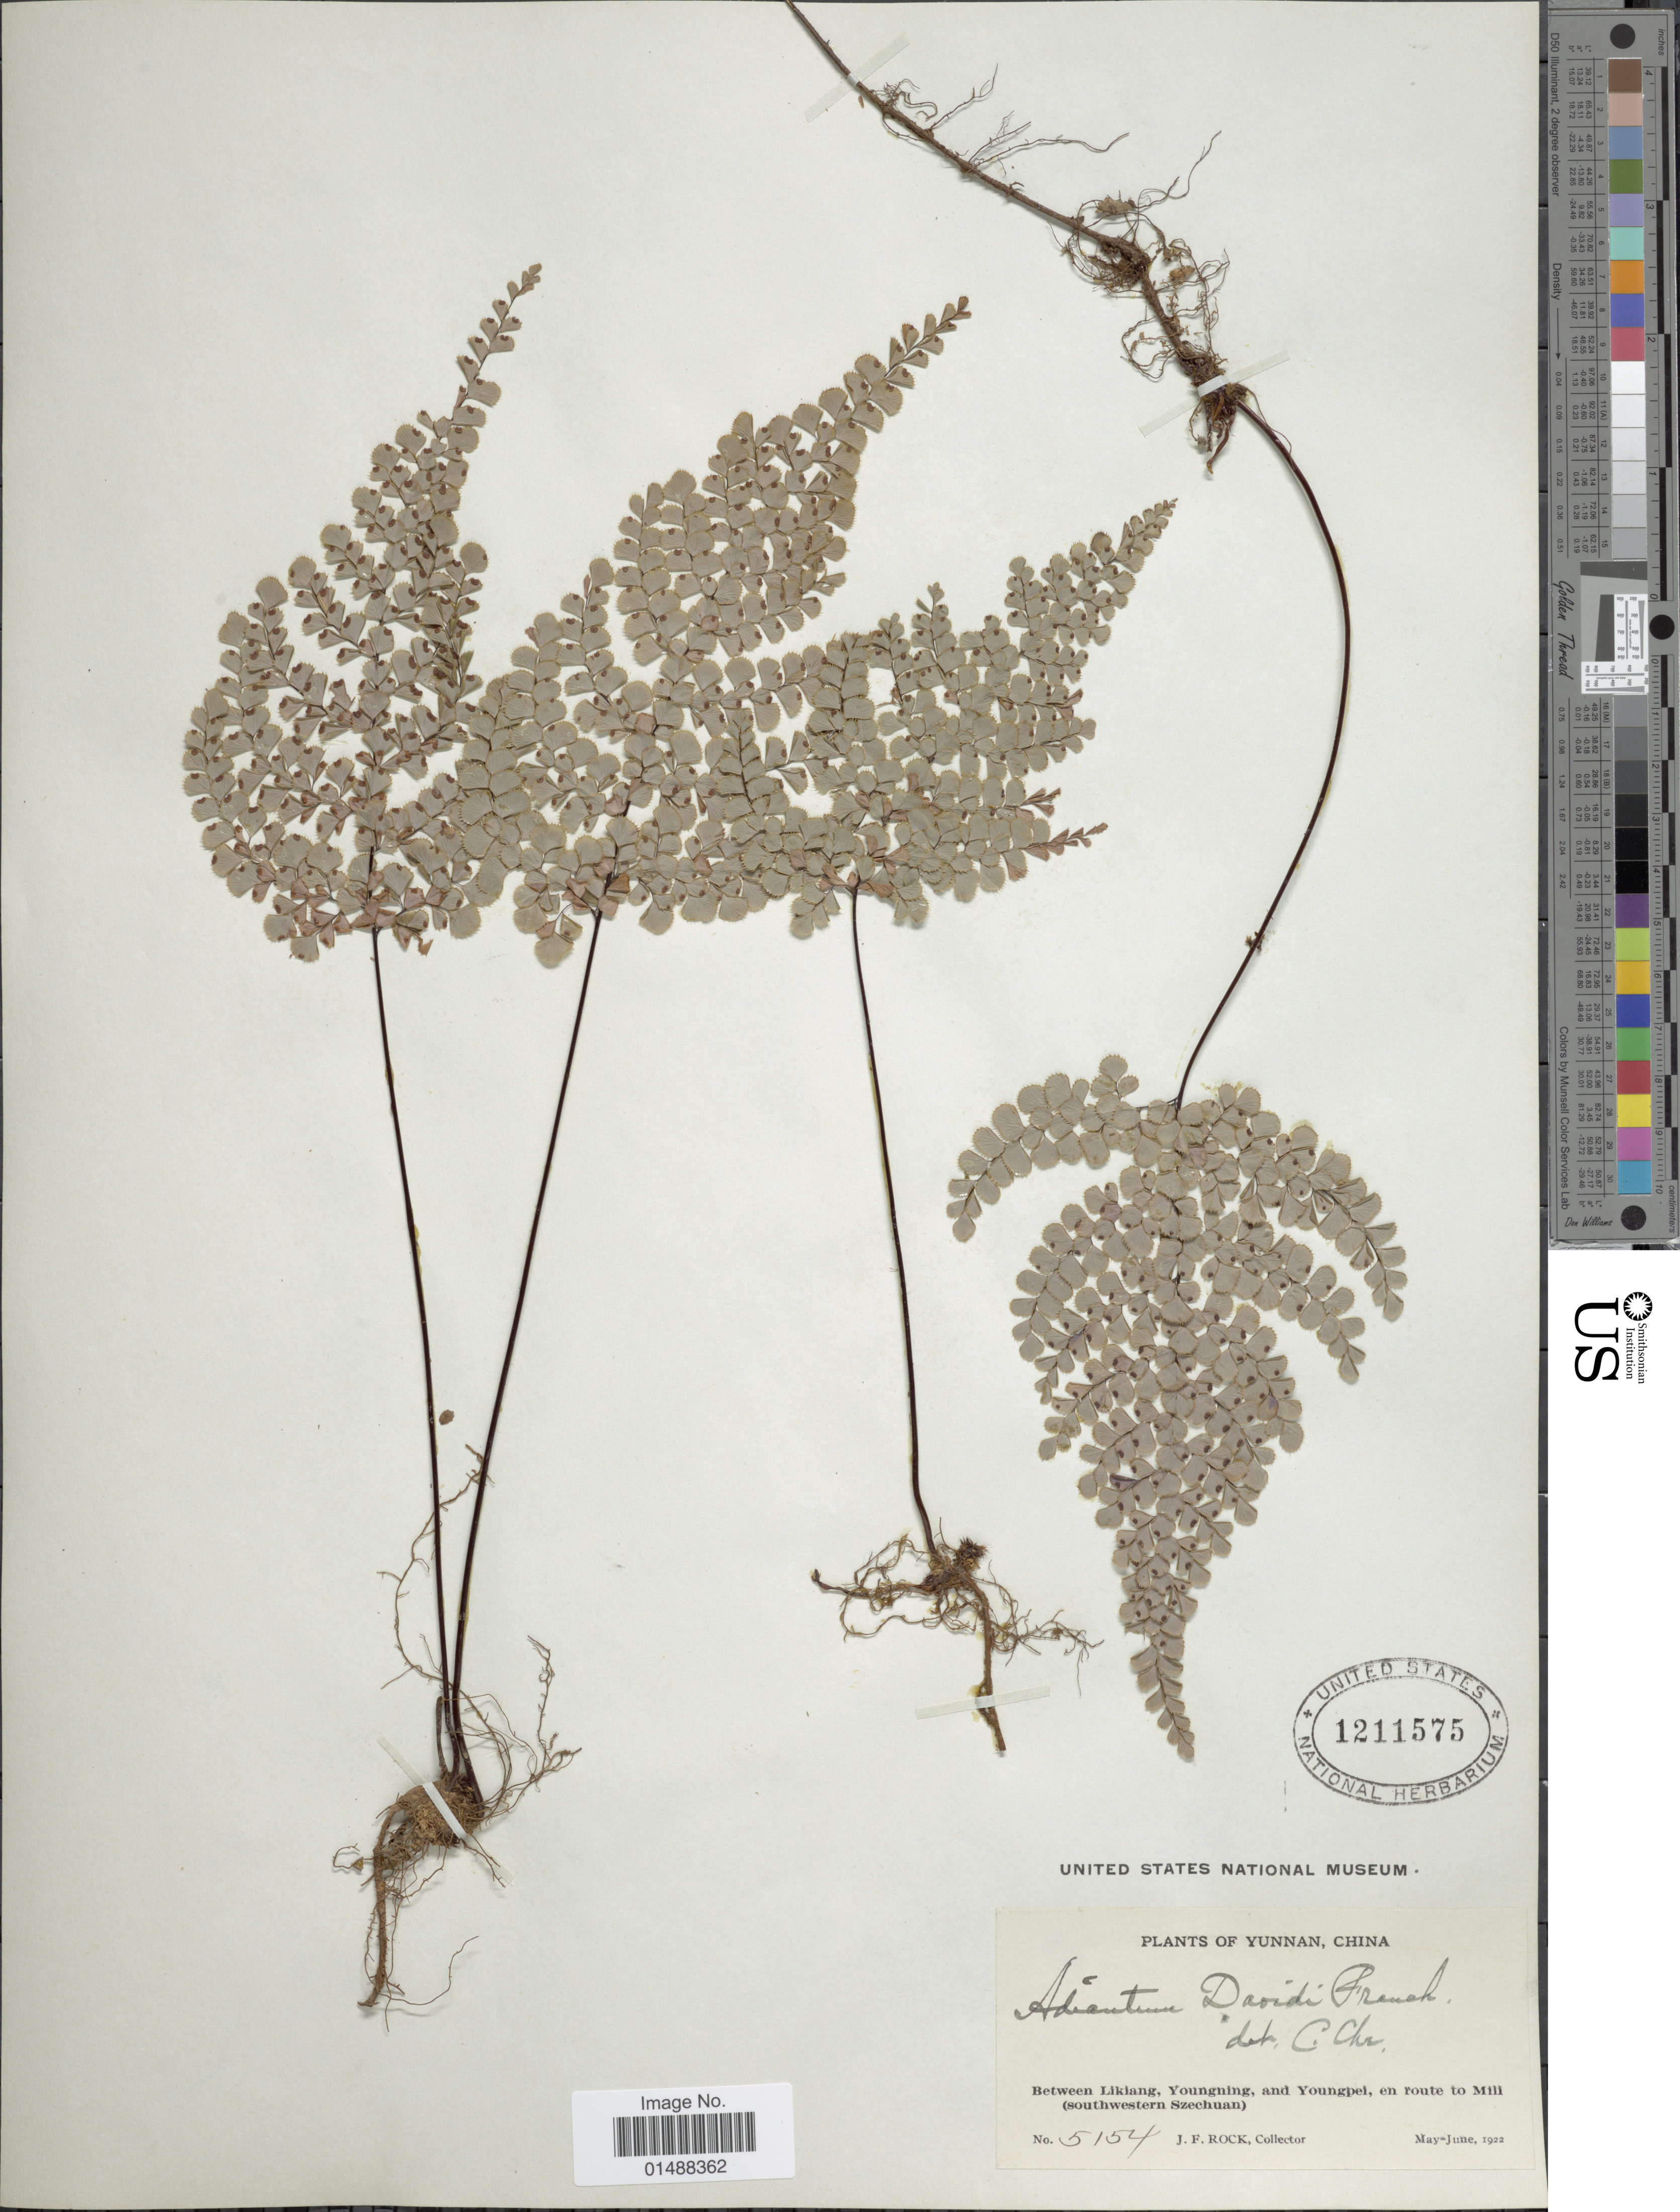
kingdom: Plantae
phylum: Tracheophyta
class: Polypodiopsida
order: Polypodiales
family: Pteridaceae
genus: Adiantum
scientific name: Adiantum davidii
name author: Franch.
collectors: J. Rock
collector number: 5154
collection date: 1922-05/1922-06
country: China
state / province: Yunnan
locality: China, Yunnan, between Likiang, Younghing, and Youngpel, en route to Mill (SouthwesternSzechuan).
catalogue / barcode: US 1211575